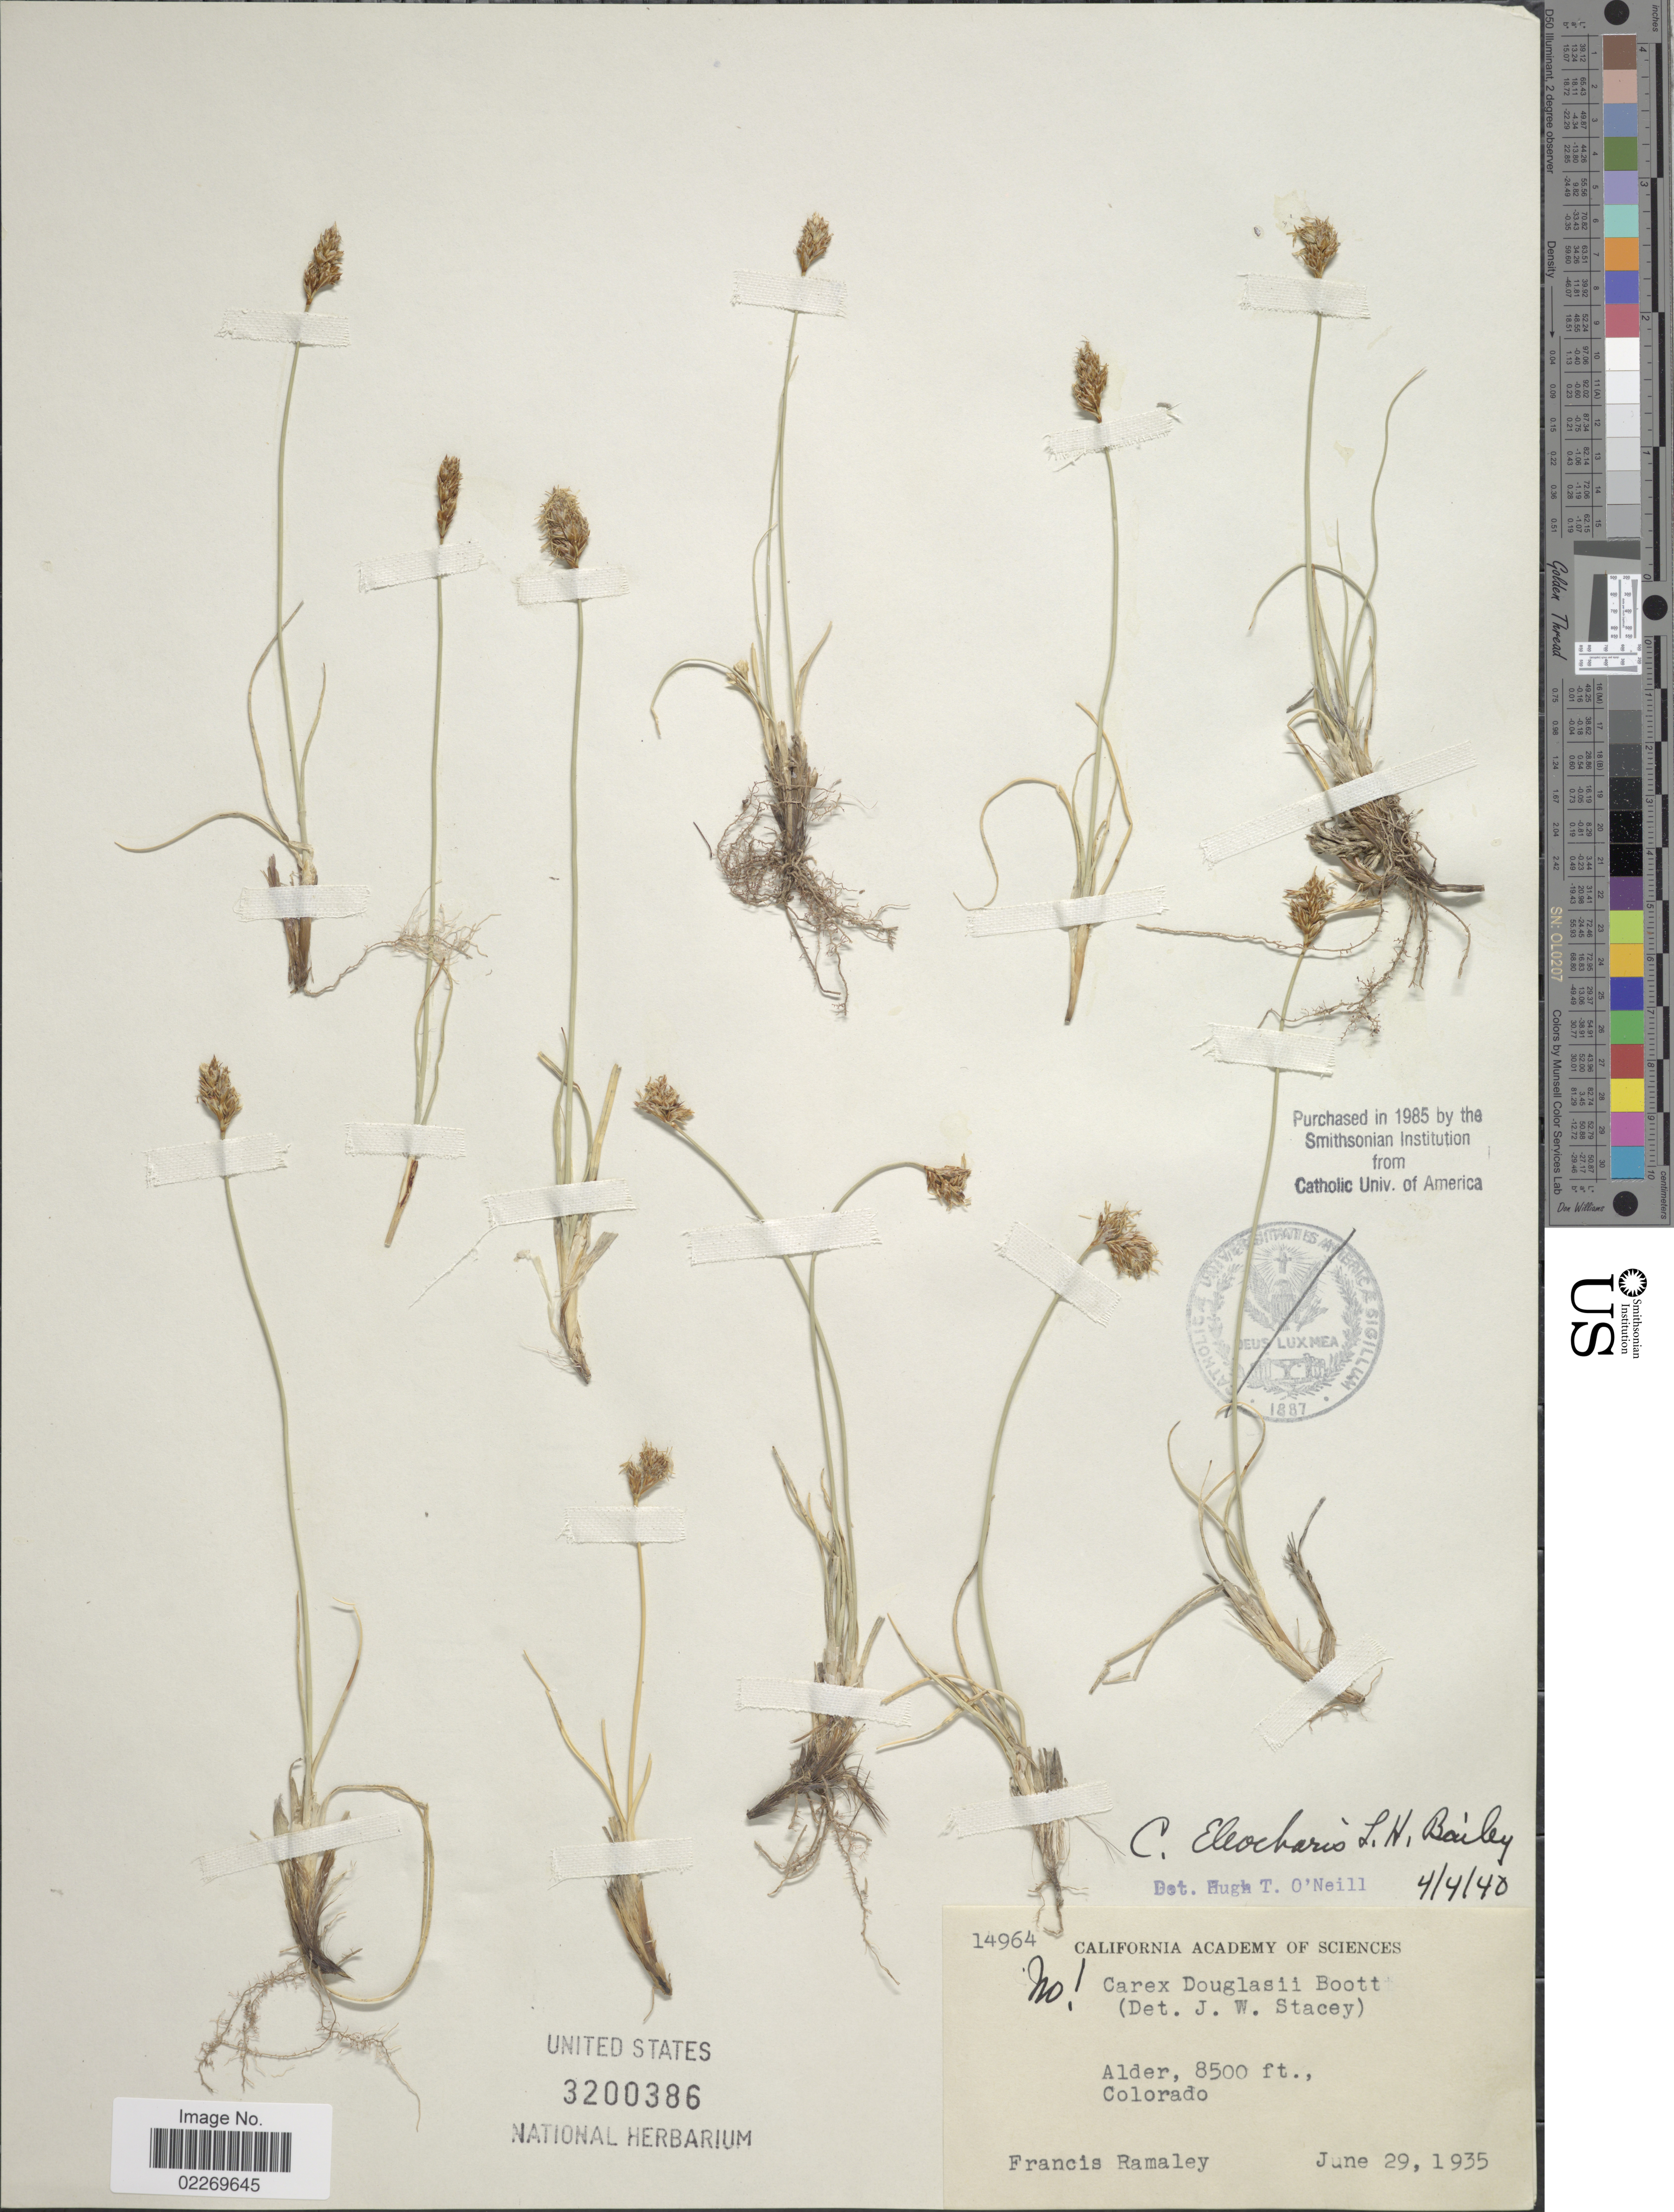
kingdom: Plantae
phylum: Tracheophyta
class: Liliopsida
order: Poales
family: Cyperaceae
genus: Carex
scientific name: Carex eleocharis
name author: L.H. Bailey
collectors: F. Ramaley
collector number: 14964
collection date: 1935-06-29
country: United States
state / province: Colorado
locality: Alder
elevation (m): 2591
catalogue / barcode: US 3200386